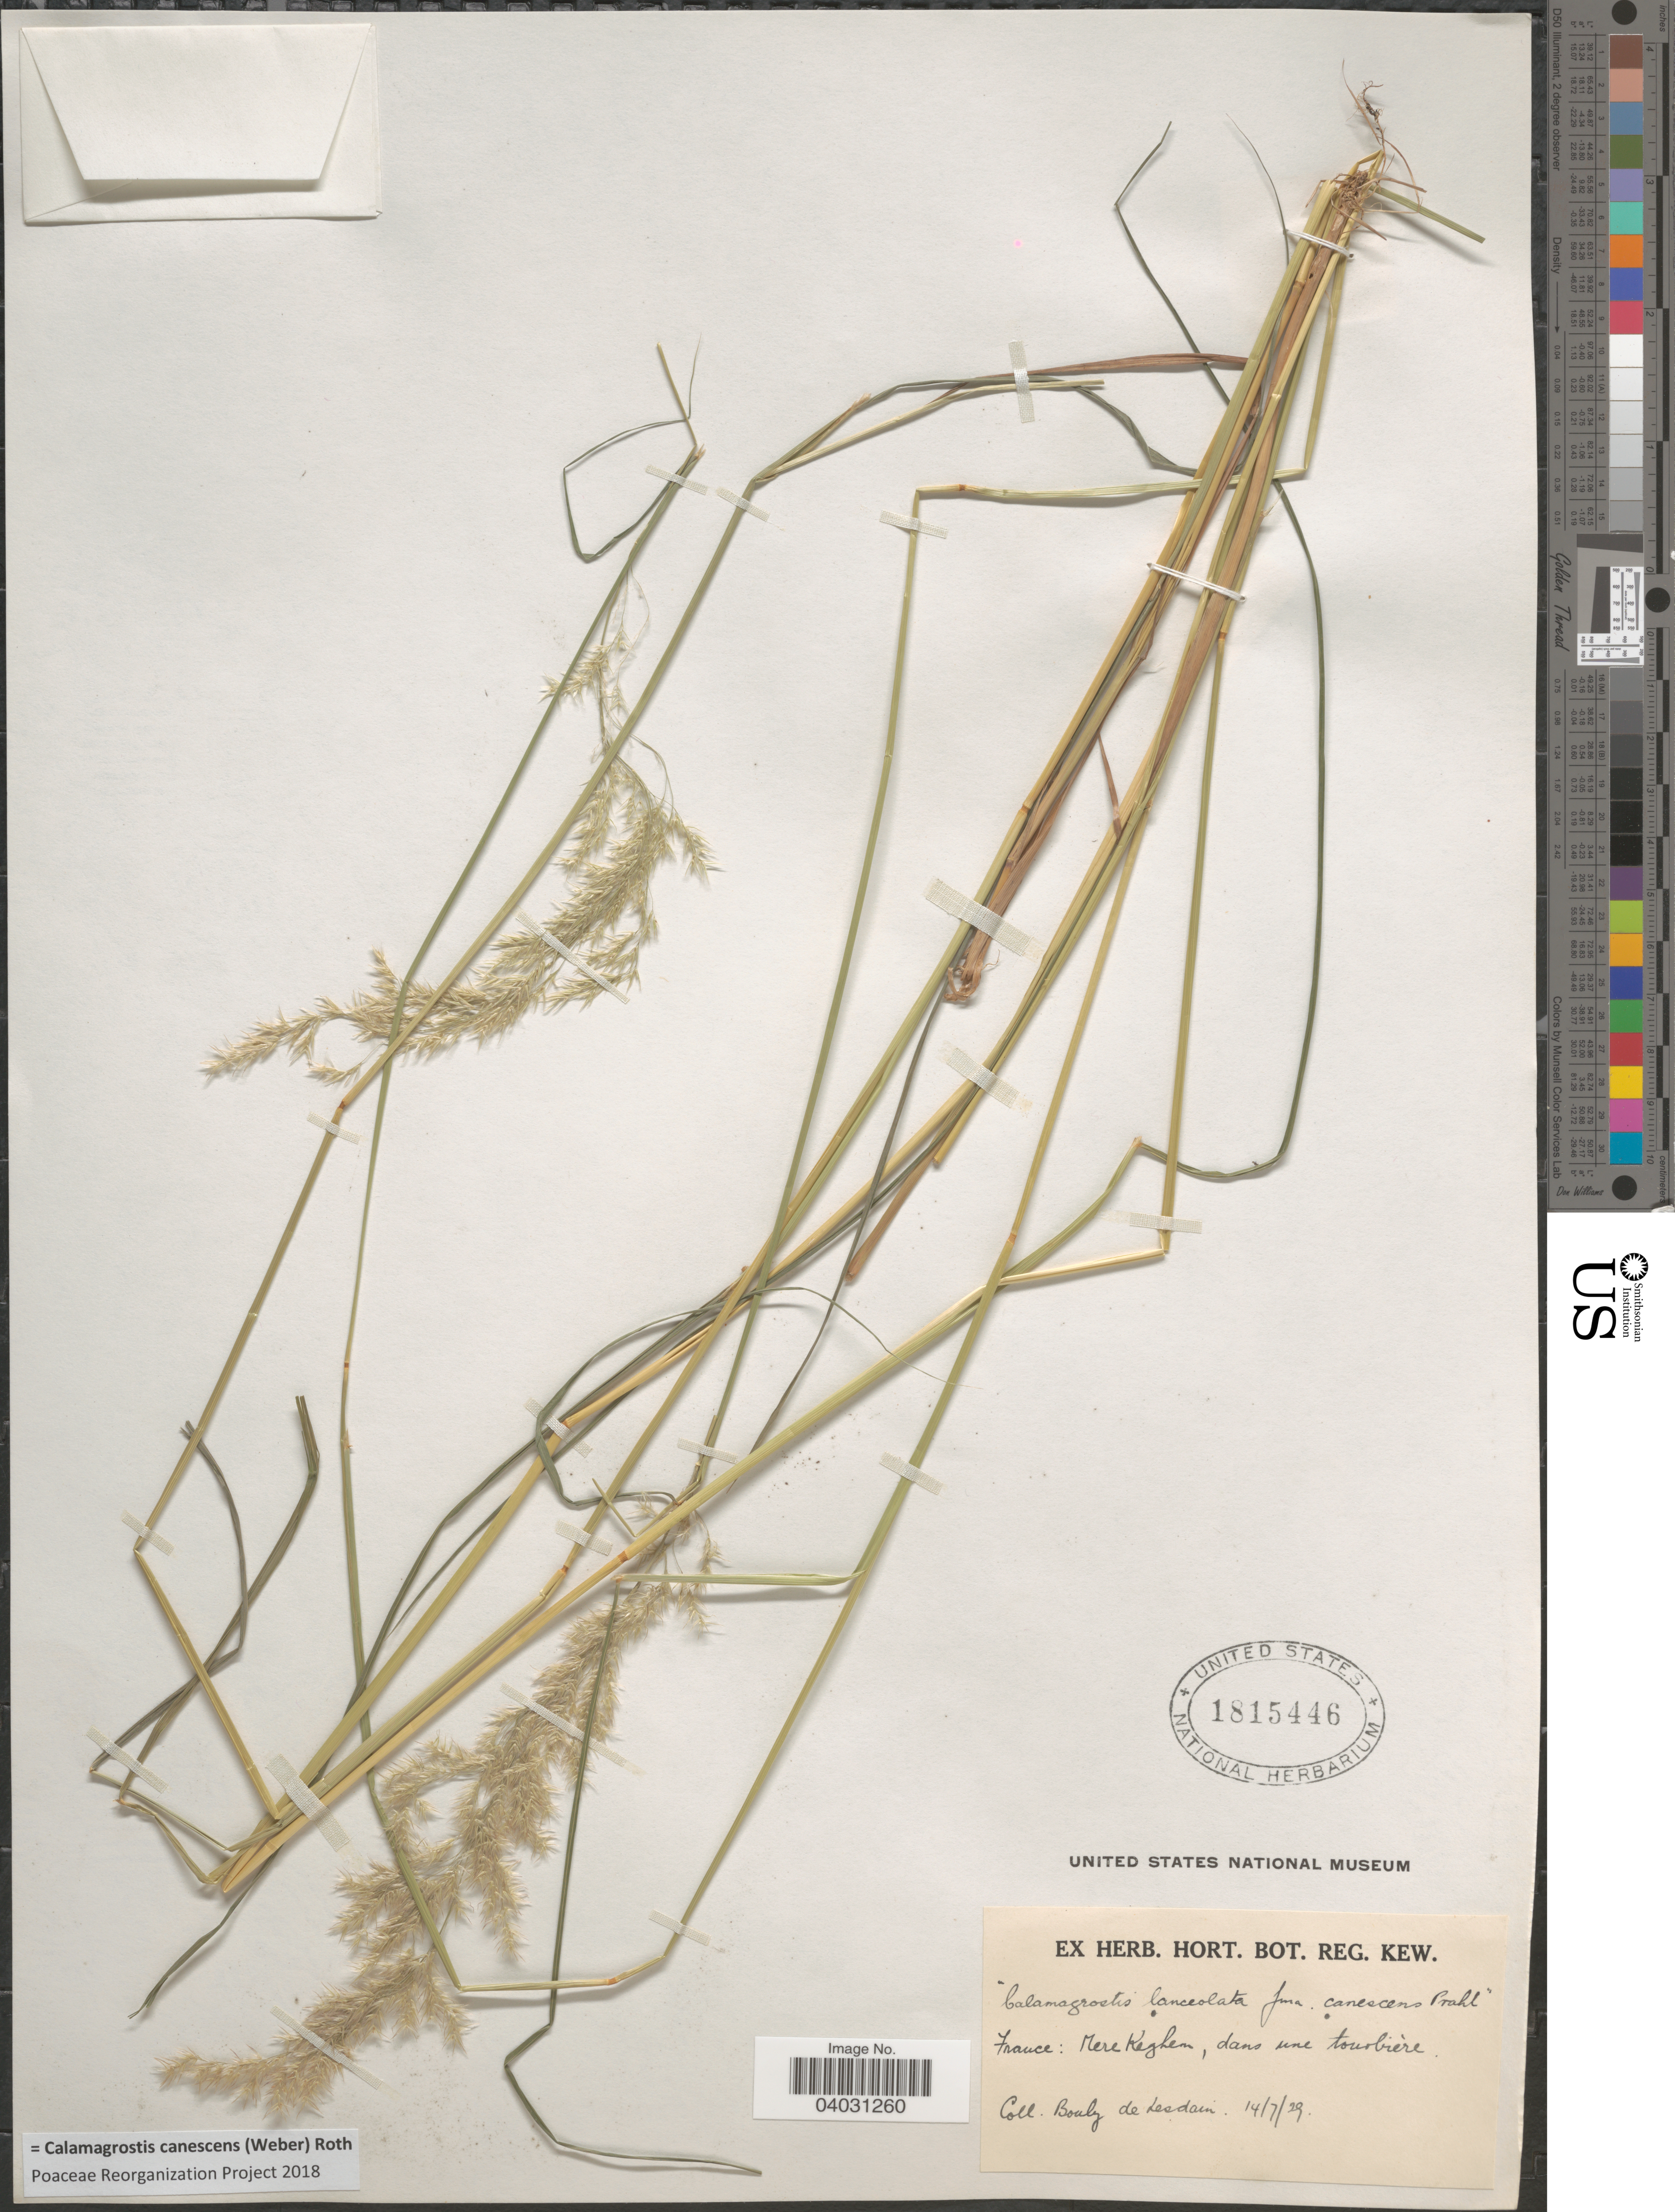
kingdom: Plantae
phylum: Tracheophyta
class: Liliopsida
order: Poales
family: Poaceae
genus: Calamagrostis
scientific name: Calamagrostis canescens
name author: (G.H. Weber) Roth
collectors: M. Bouly de Lesdain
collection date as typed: Transcribed d/m/y: 14/7/29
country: France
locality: Mere Keghen, dans une tourbière.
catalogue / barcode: US 1815446